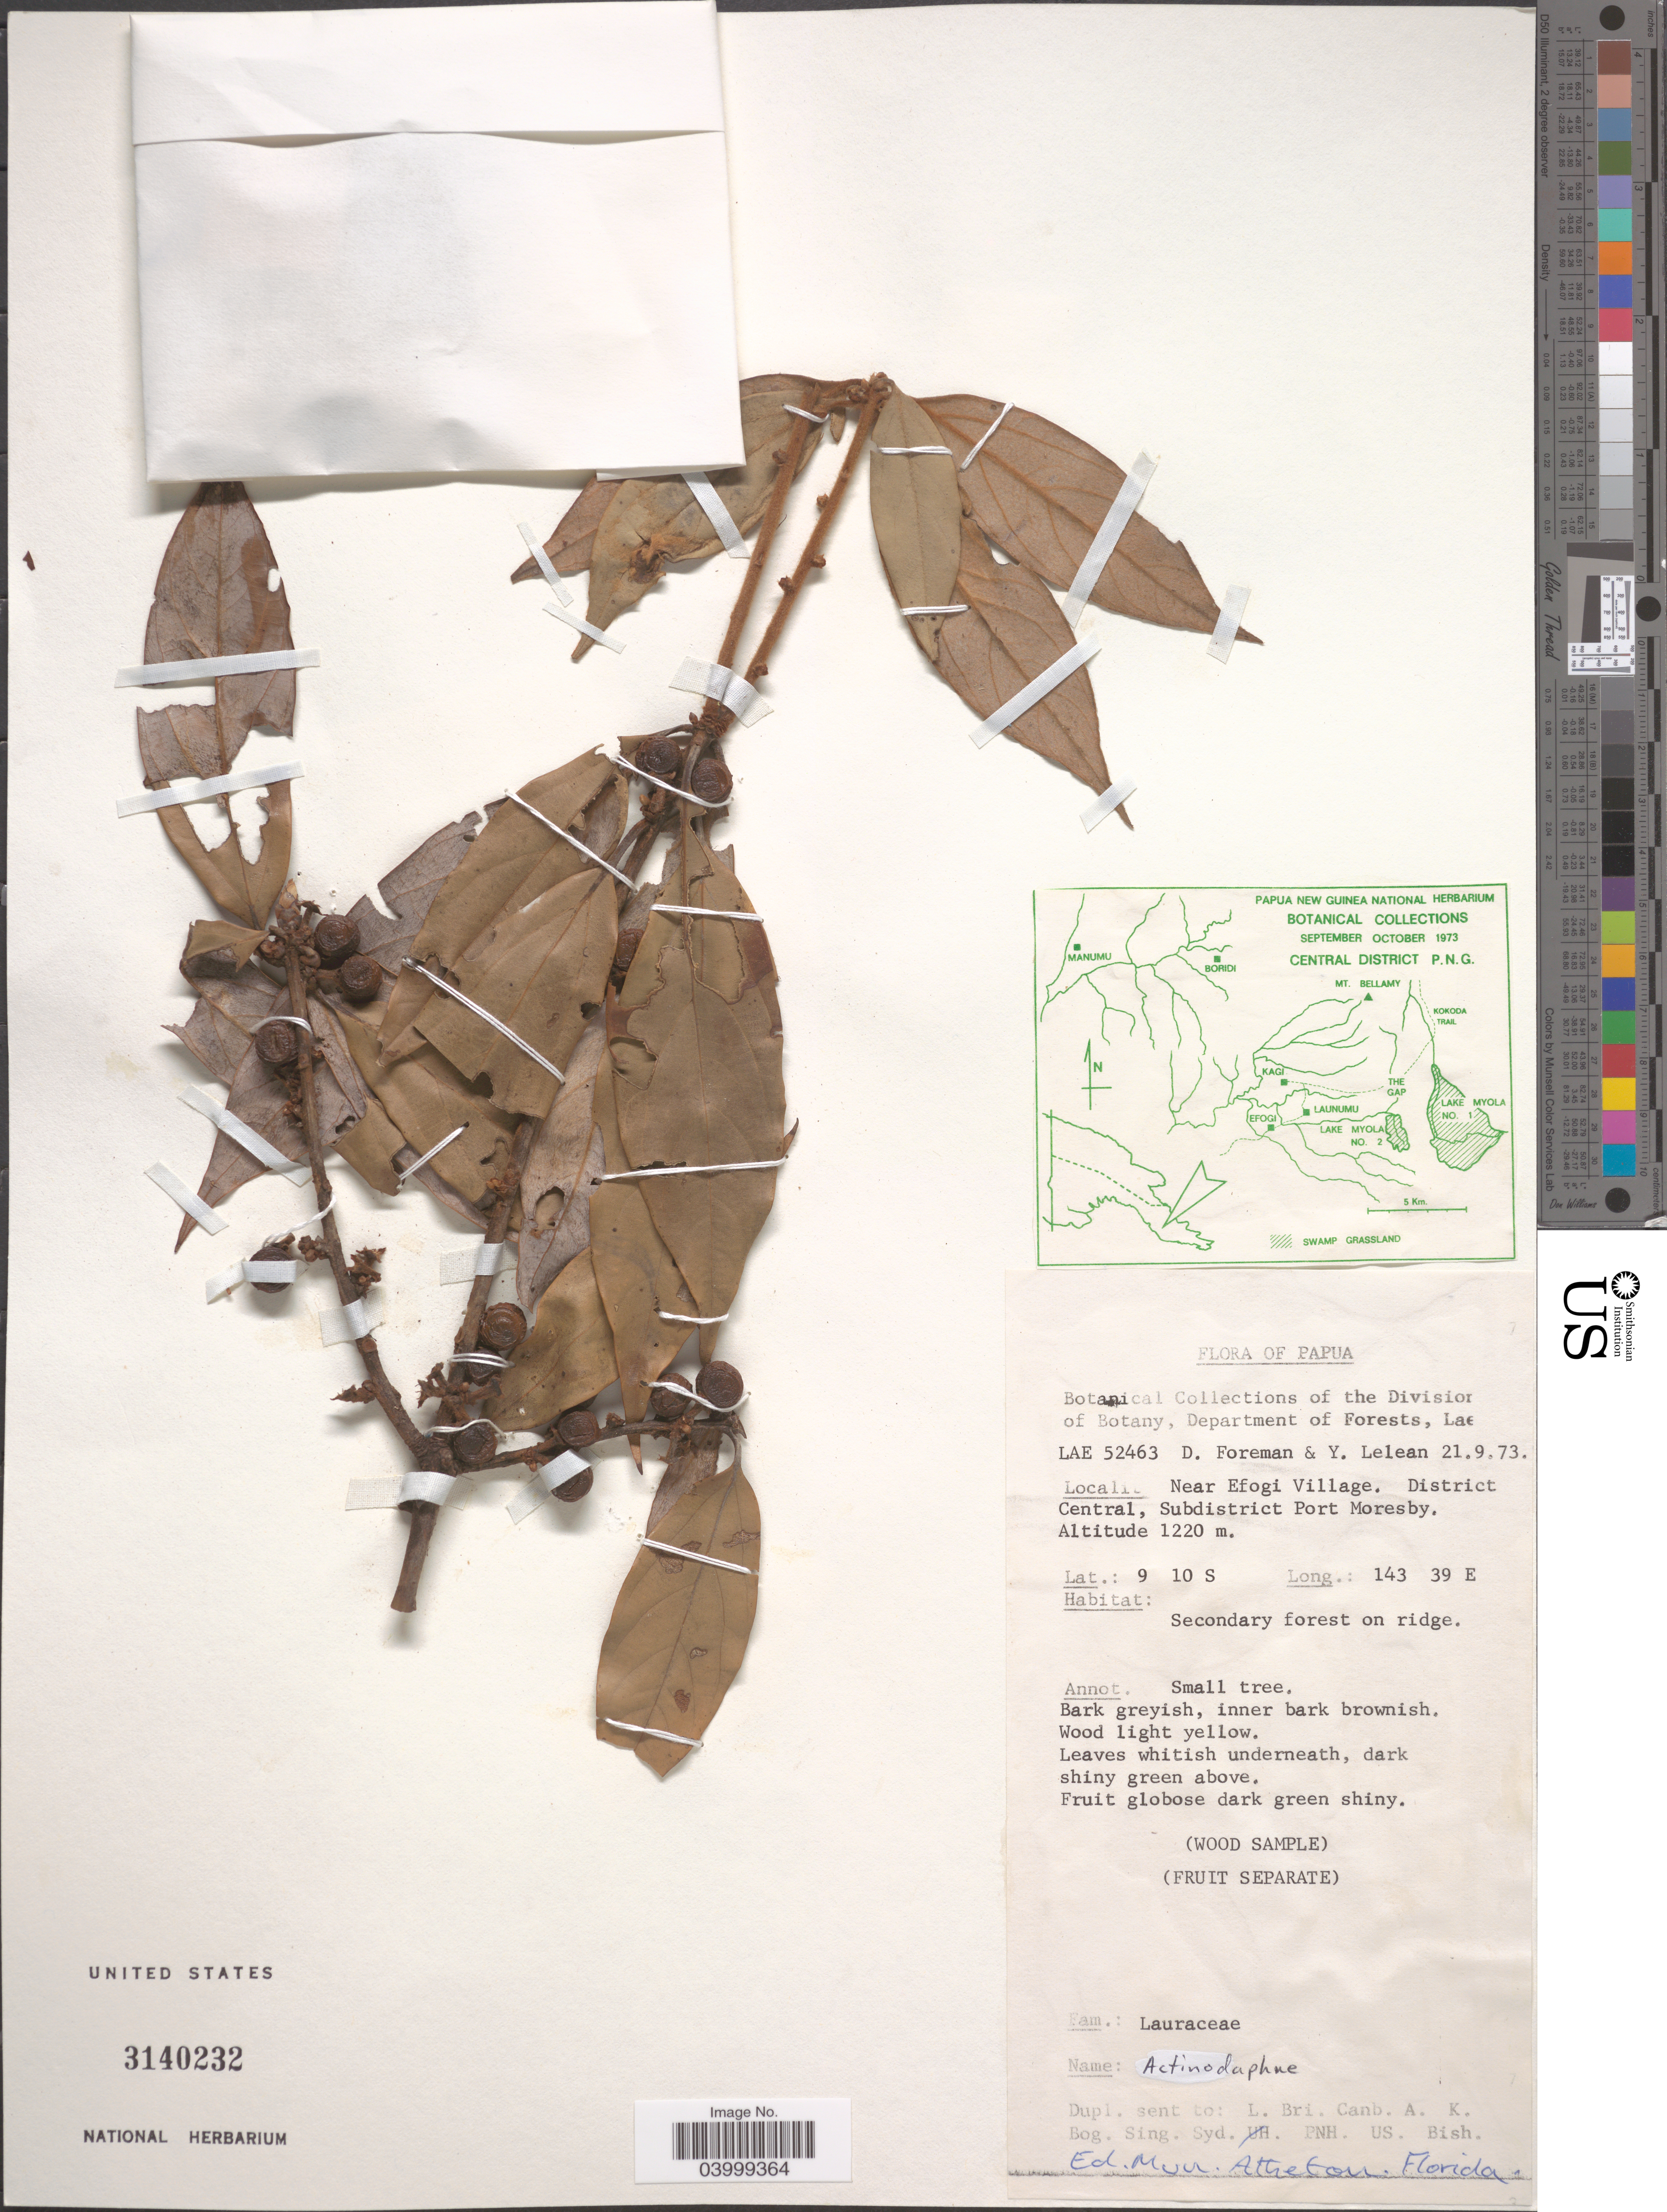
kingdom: Plantae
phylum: Tracheophyta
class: Magnoliopsida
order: Laurales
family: Lauraceae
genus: Actinodaphne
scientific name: Actinodaphne sp.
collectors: D. Foreman & Y. Lelean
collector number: LAE 52463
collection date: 1973-09-21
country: Papua New Guinea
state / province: Central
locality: Papua. Near Efogi Village. District Central, Subdistrict Port Moresby.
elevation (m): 1220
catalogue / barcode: US 3140232